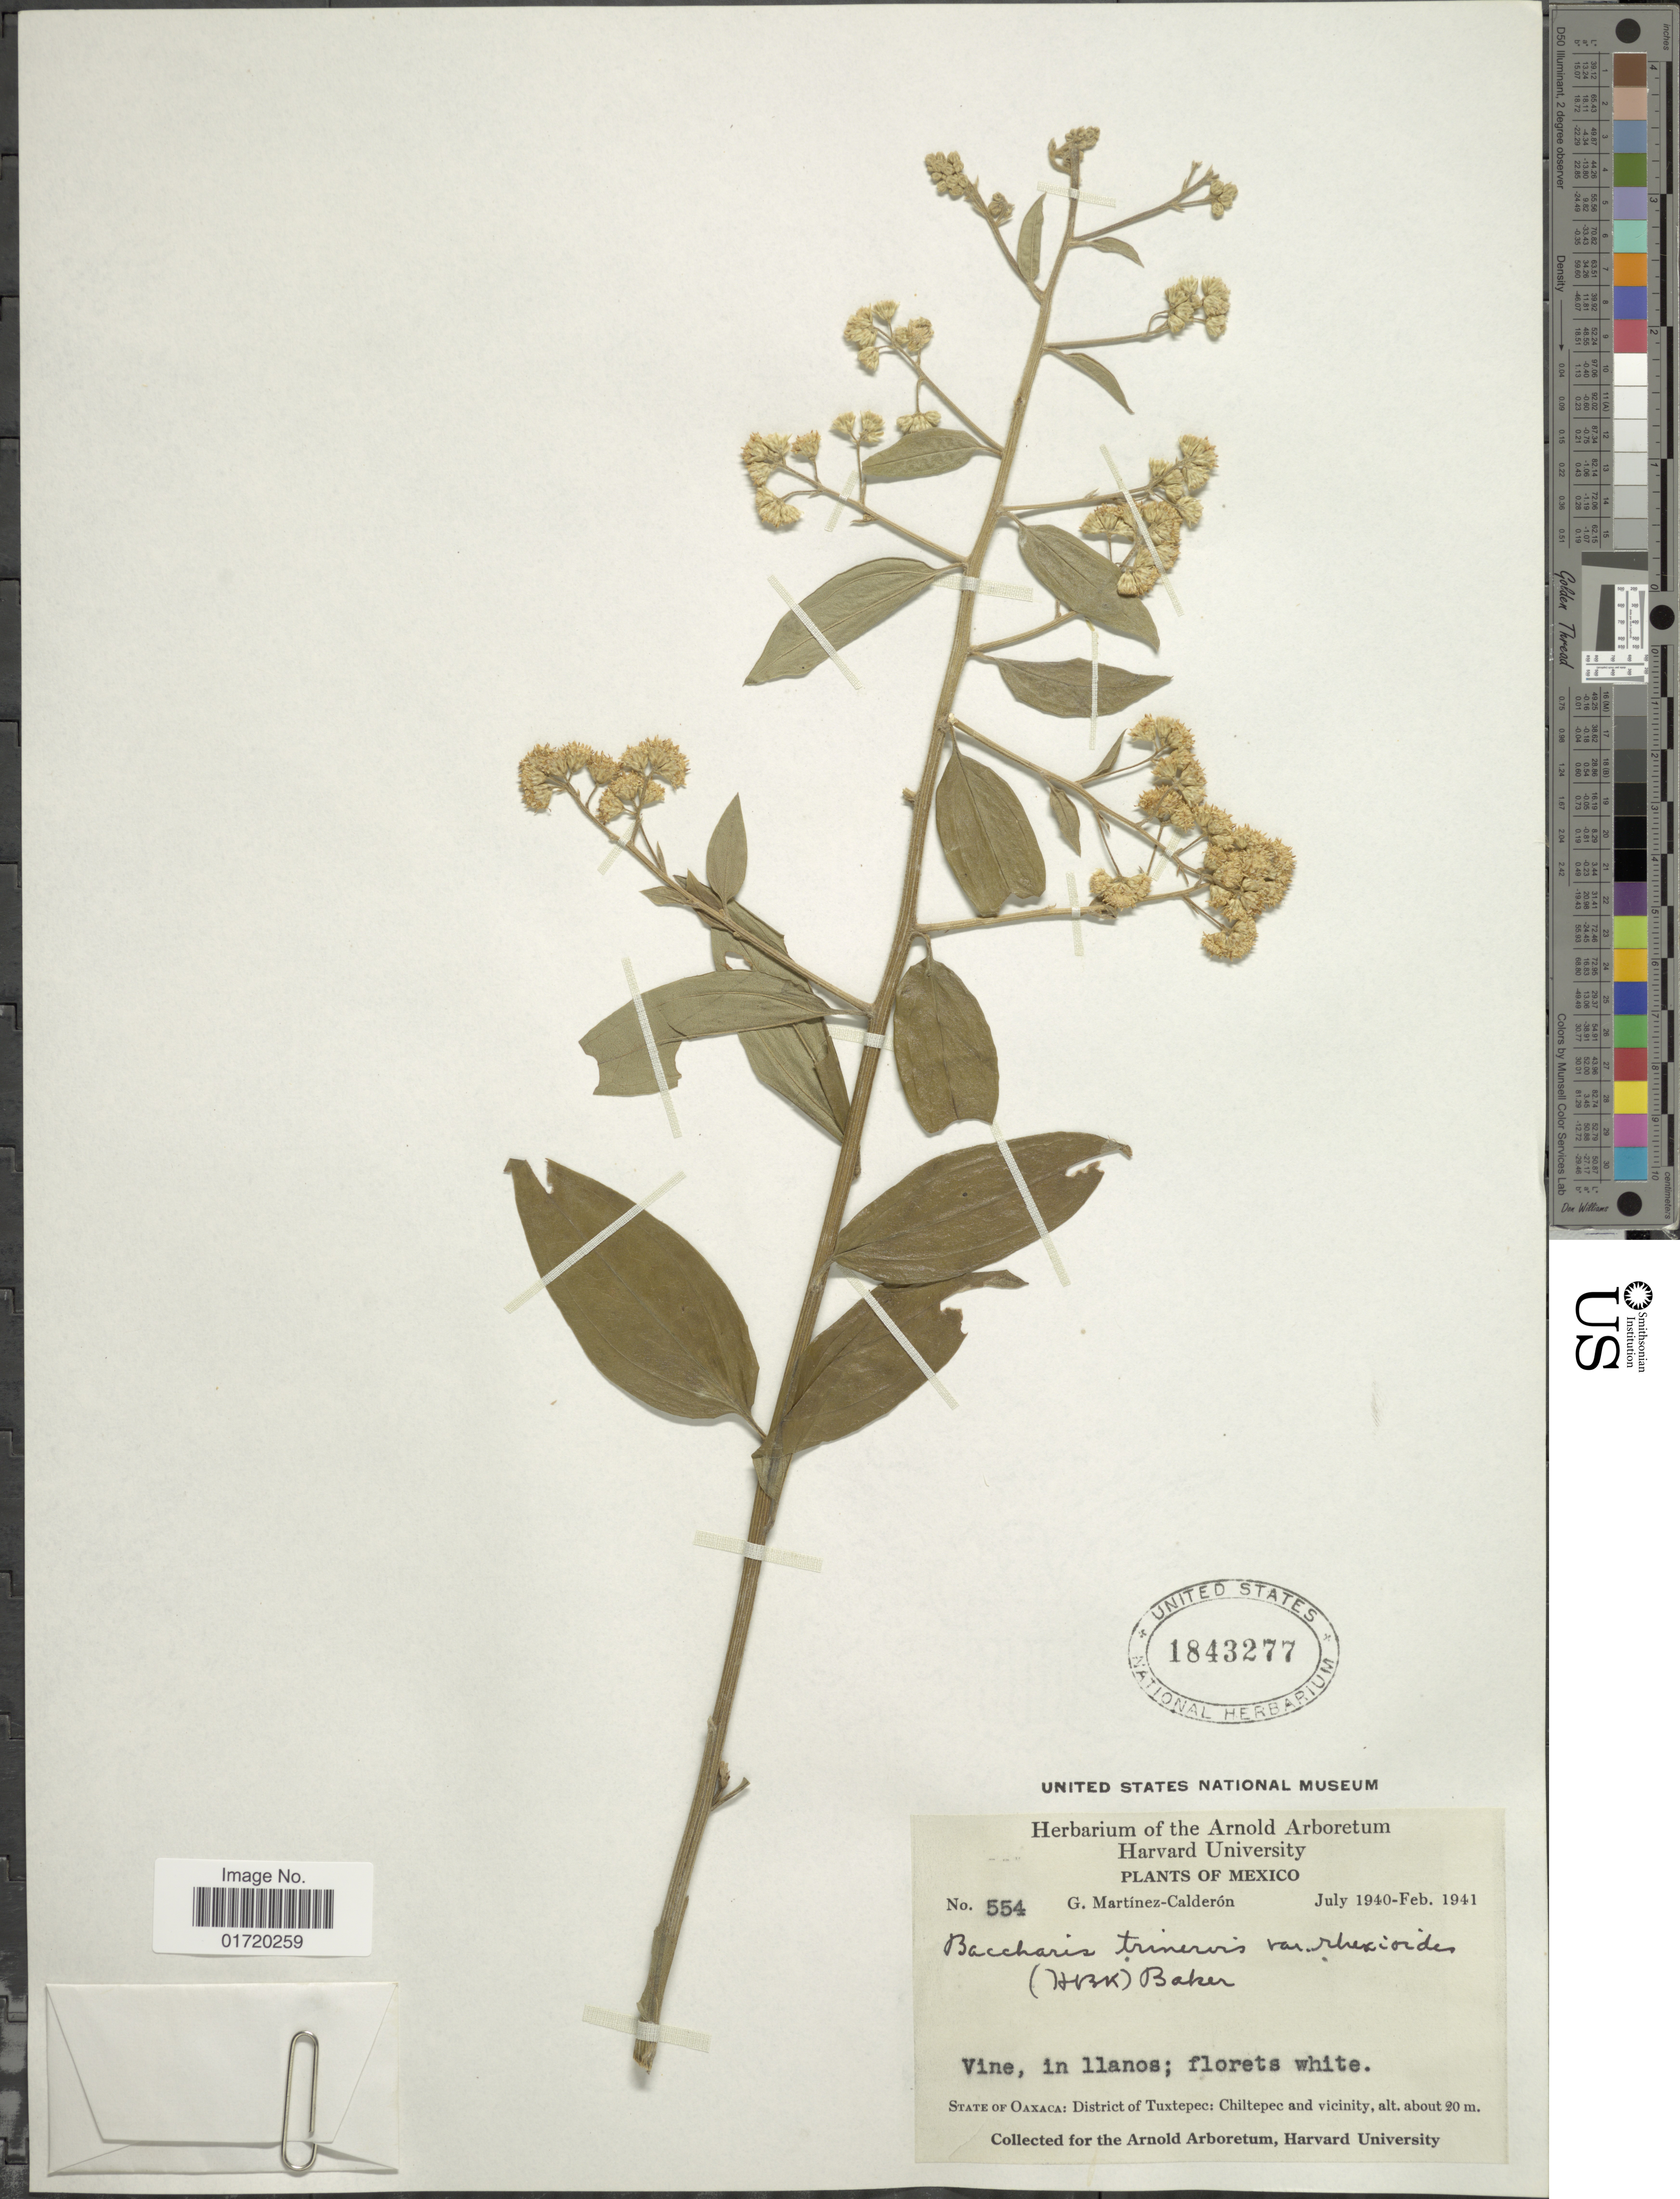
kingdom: Plantae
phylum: Tracheophyta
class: Magnoliopsida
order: Asterales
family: Asteraceae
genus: Baccharis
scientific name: Baccharis trinervis var. rhexioides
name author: (Kunth) Baker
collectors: G. Martínez Calderón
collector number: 554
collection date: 1940-07/1941-02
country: Mexico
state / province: Oaxaca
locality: District of Tuxtepec, Chiltepec and vicinity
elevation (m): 20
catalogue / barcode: US 1843277